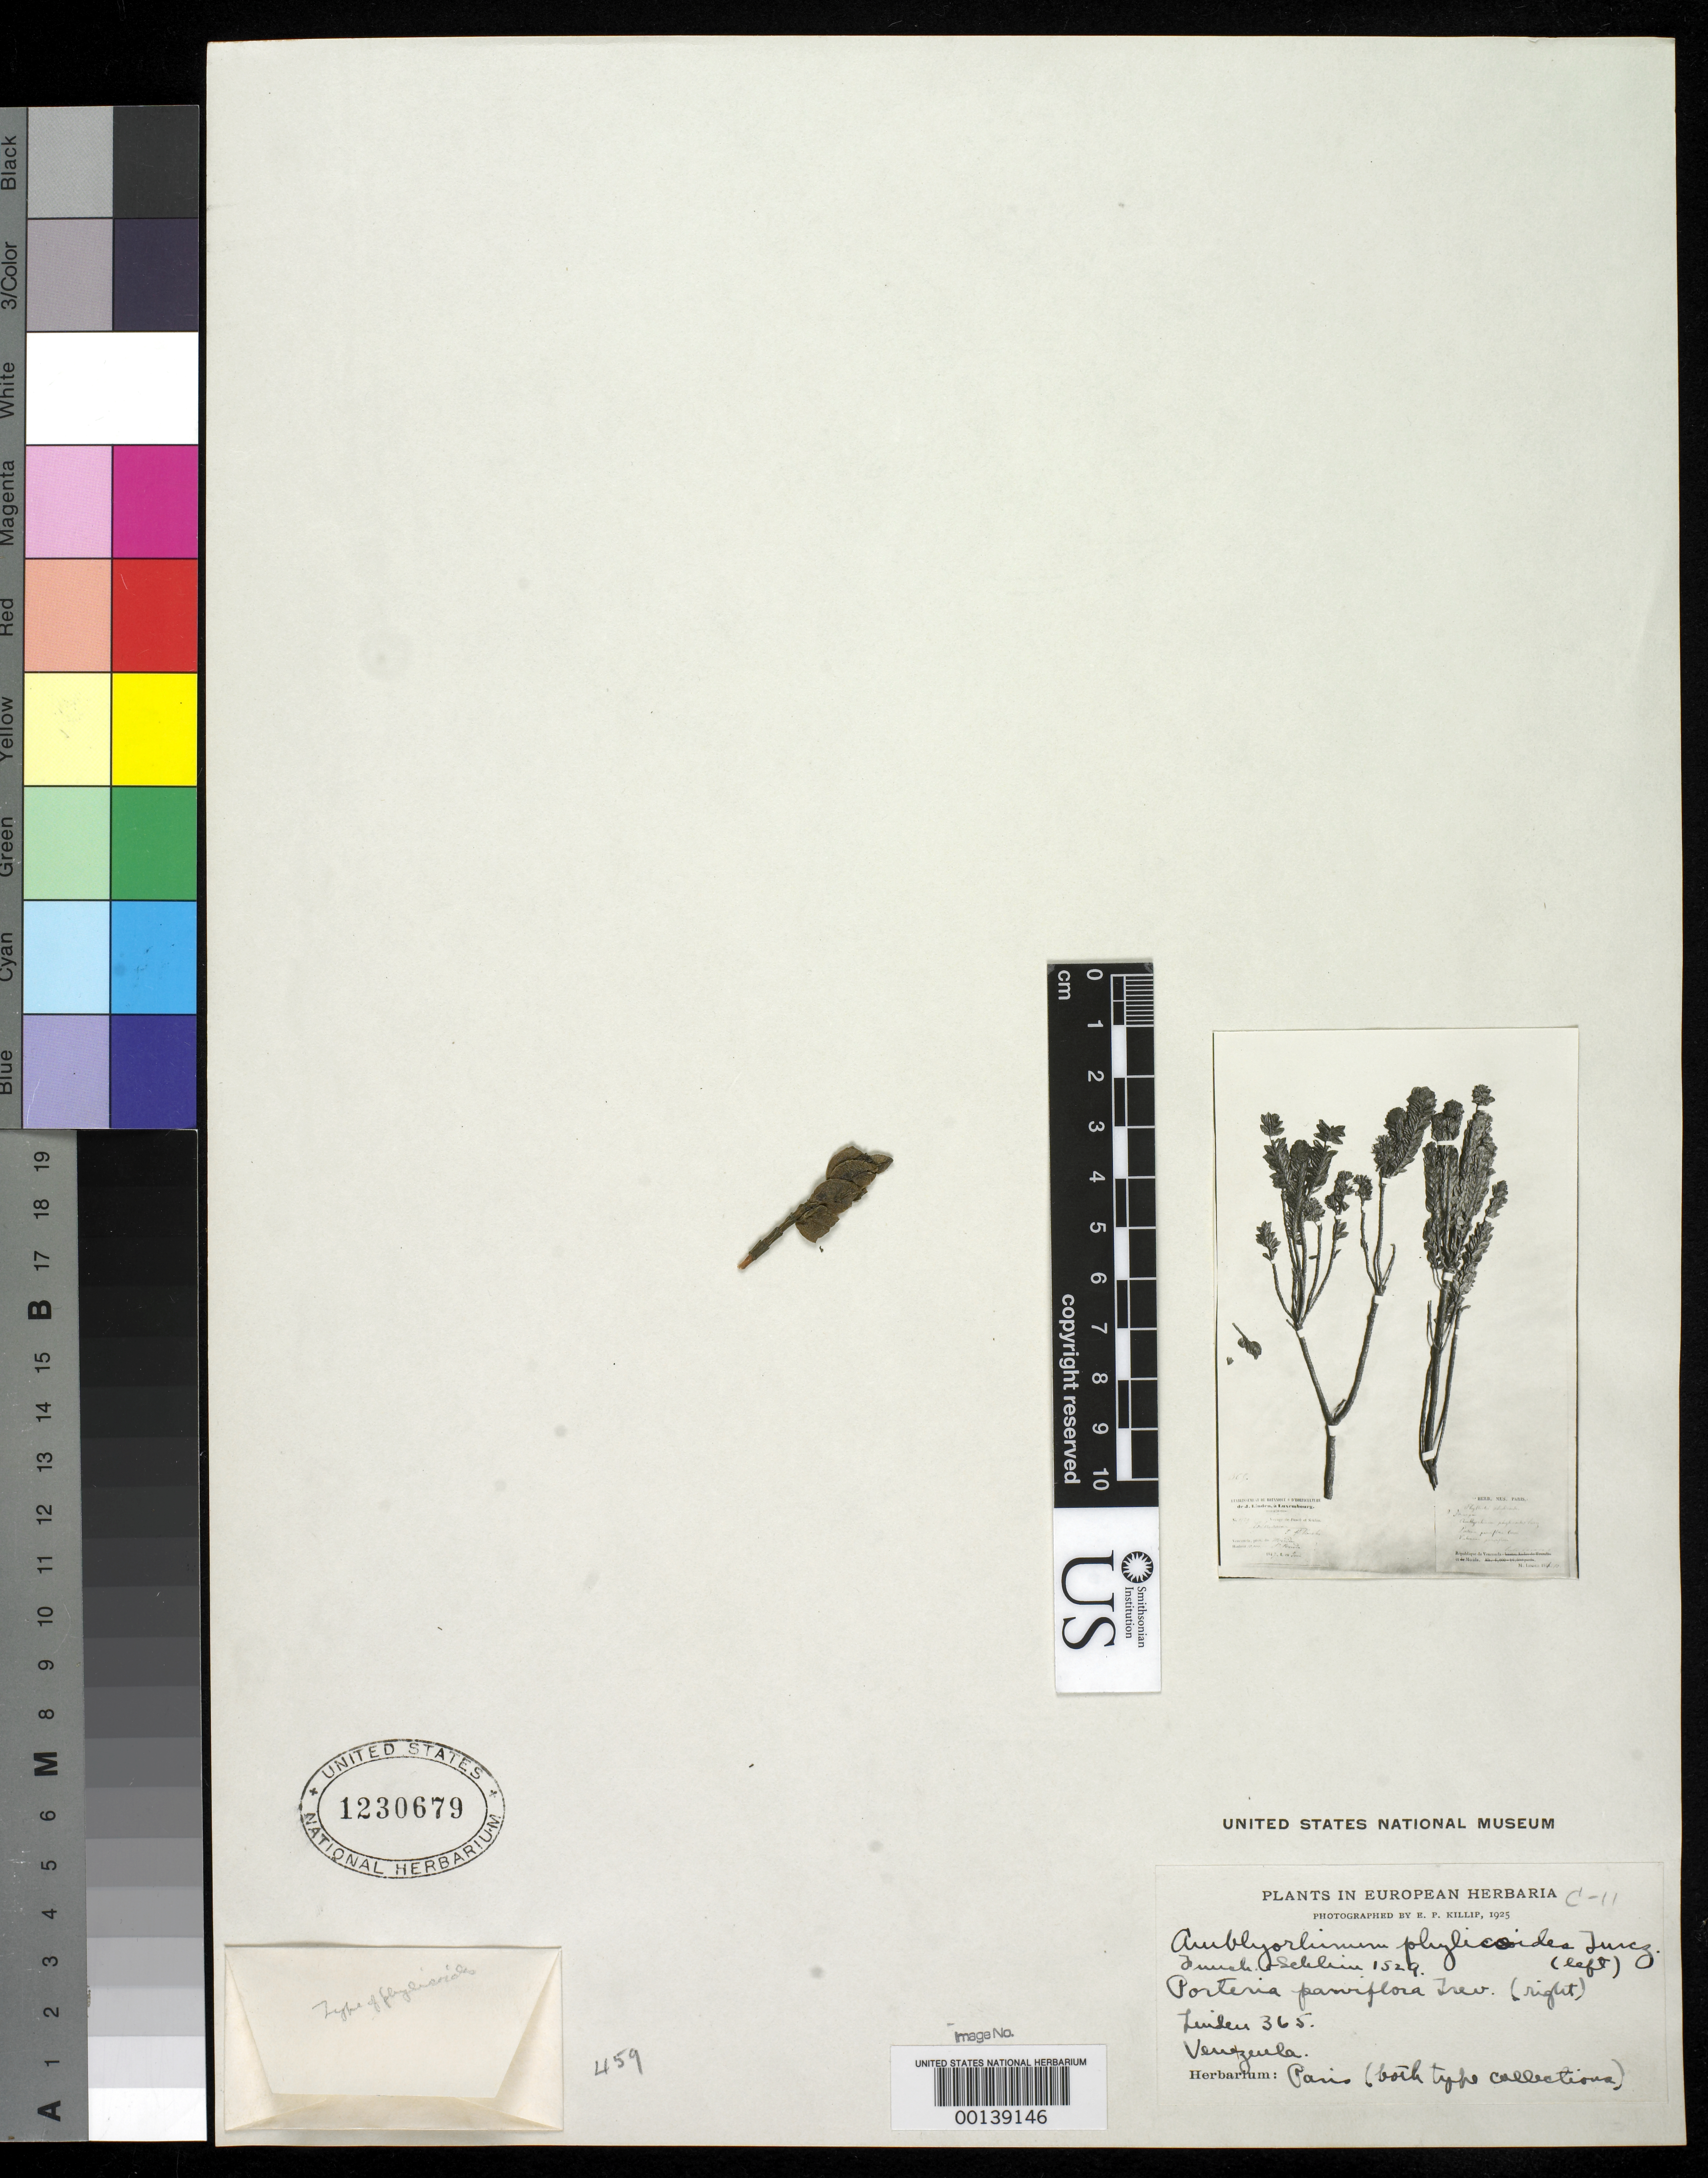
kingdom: Plantae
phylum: Tracheophyta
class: Magnoliopsida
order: Dipsacales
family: Caprifoliaceae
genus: Amblyorhinum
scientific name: Amblyorhinum phylicoides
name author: Turcz.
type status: Type Material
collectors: N. Funck & L. Schlim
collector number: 1529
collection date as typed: Jun 1847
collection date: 1847-06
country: Venezuela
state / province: Mérida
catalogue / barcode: US 1230679